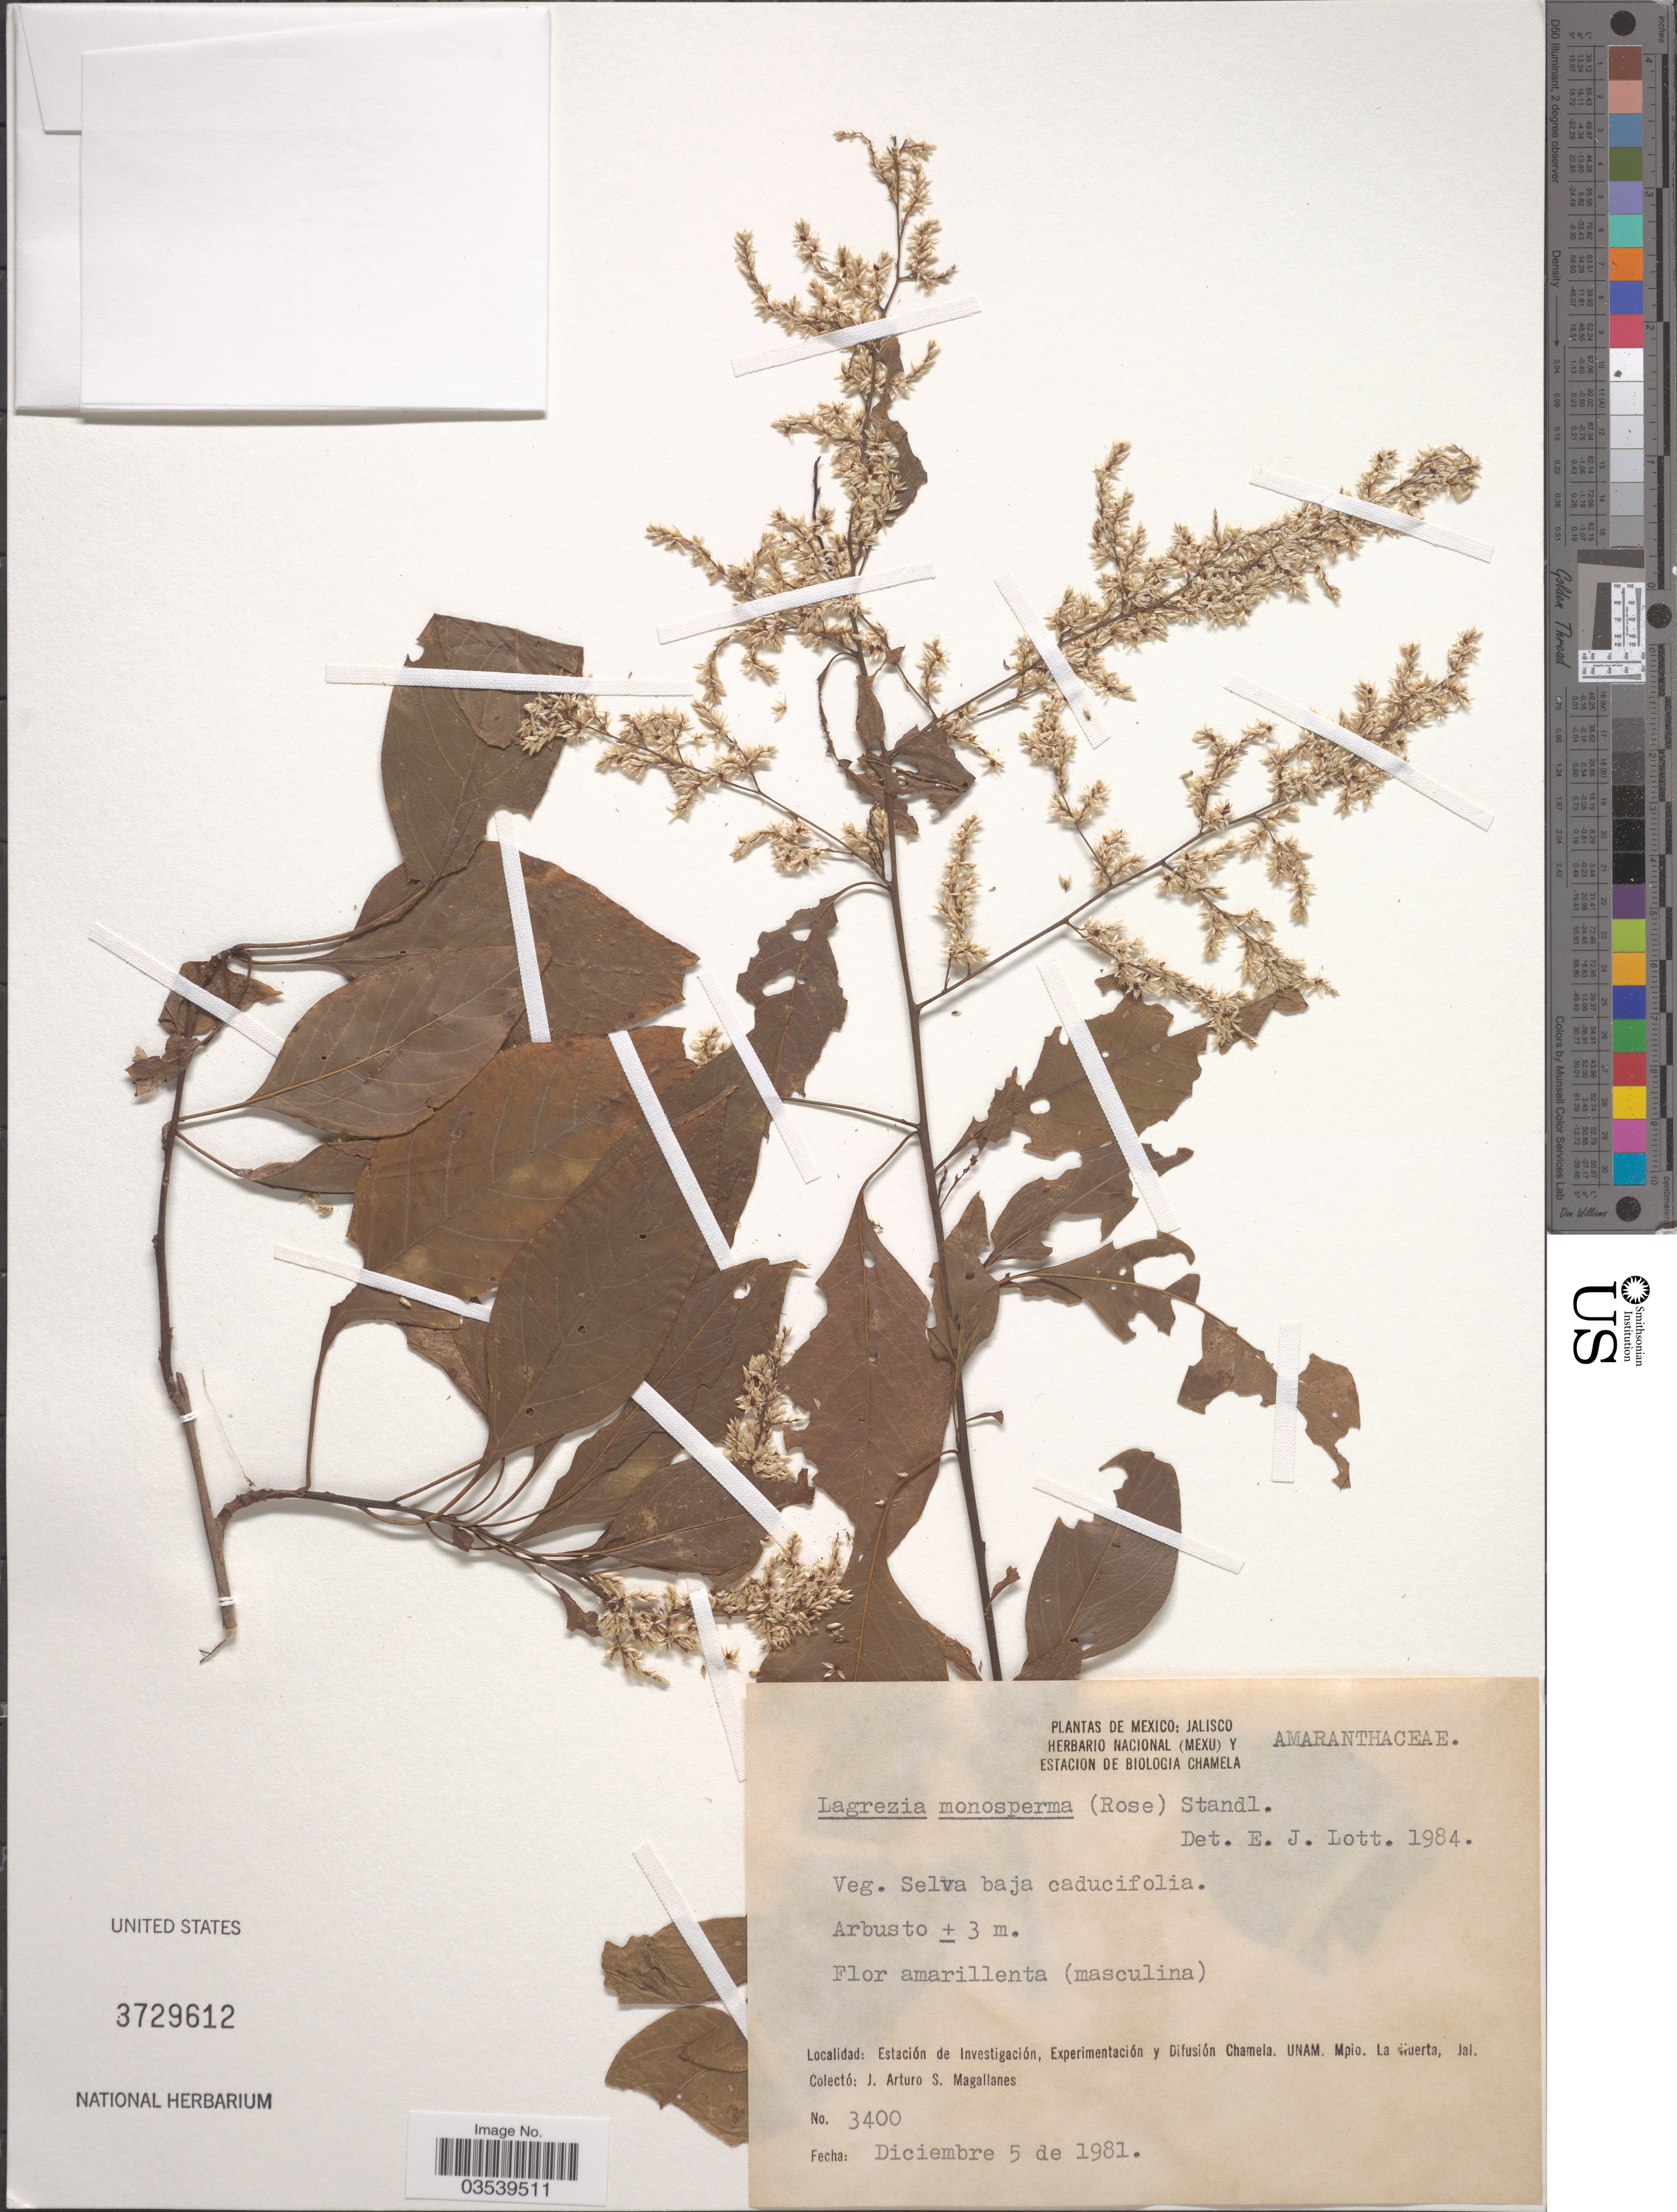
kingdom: Plantae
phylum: Tracheophyta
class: Magnoliopsida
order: Caryophyllales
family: Amaranthaceae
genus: Lagrezia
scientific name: Lagrezia monosperma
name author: (Rose) Standl.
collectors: J. Solis Magallanes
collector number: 3400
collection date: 1981-12-05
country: Mexico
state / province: Jalisco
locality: Estación de Investigación, Experimentación y Difusión Chamela. UNAM. Mpio. La Huerta.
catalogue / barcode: US 3729612